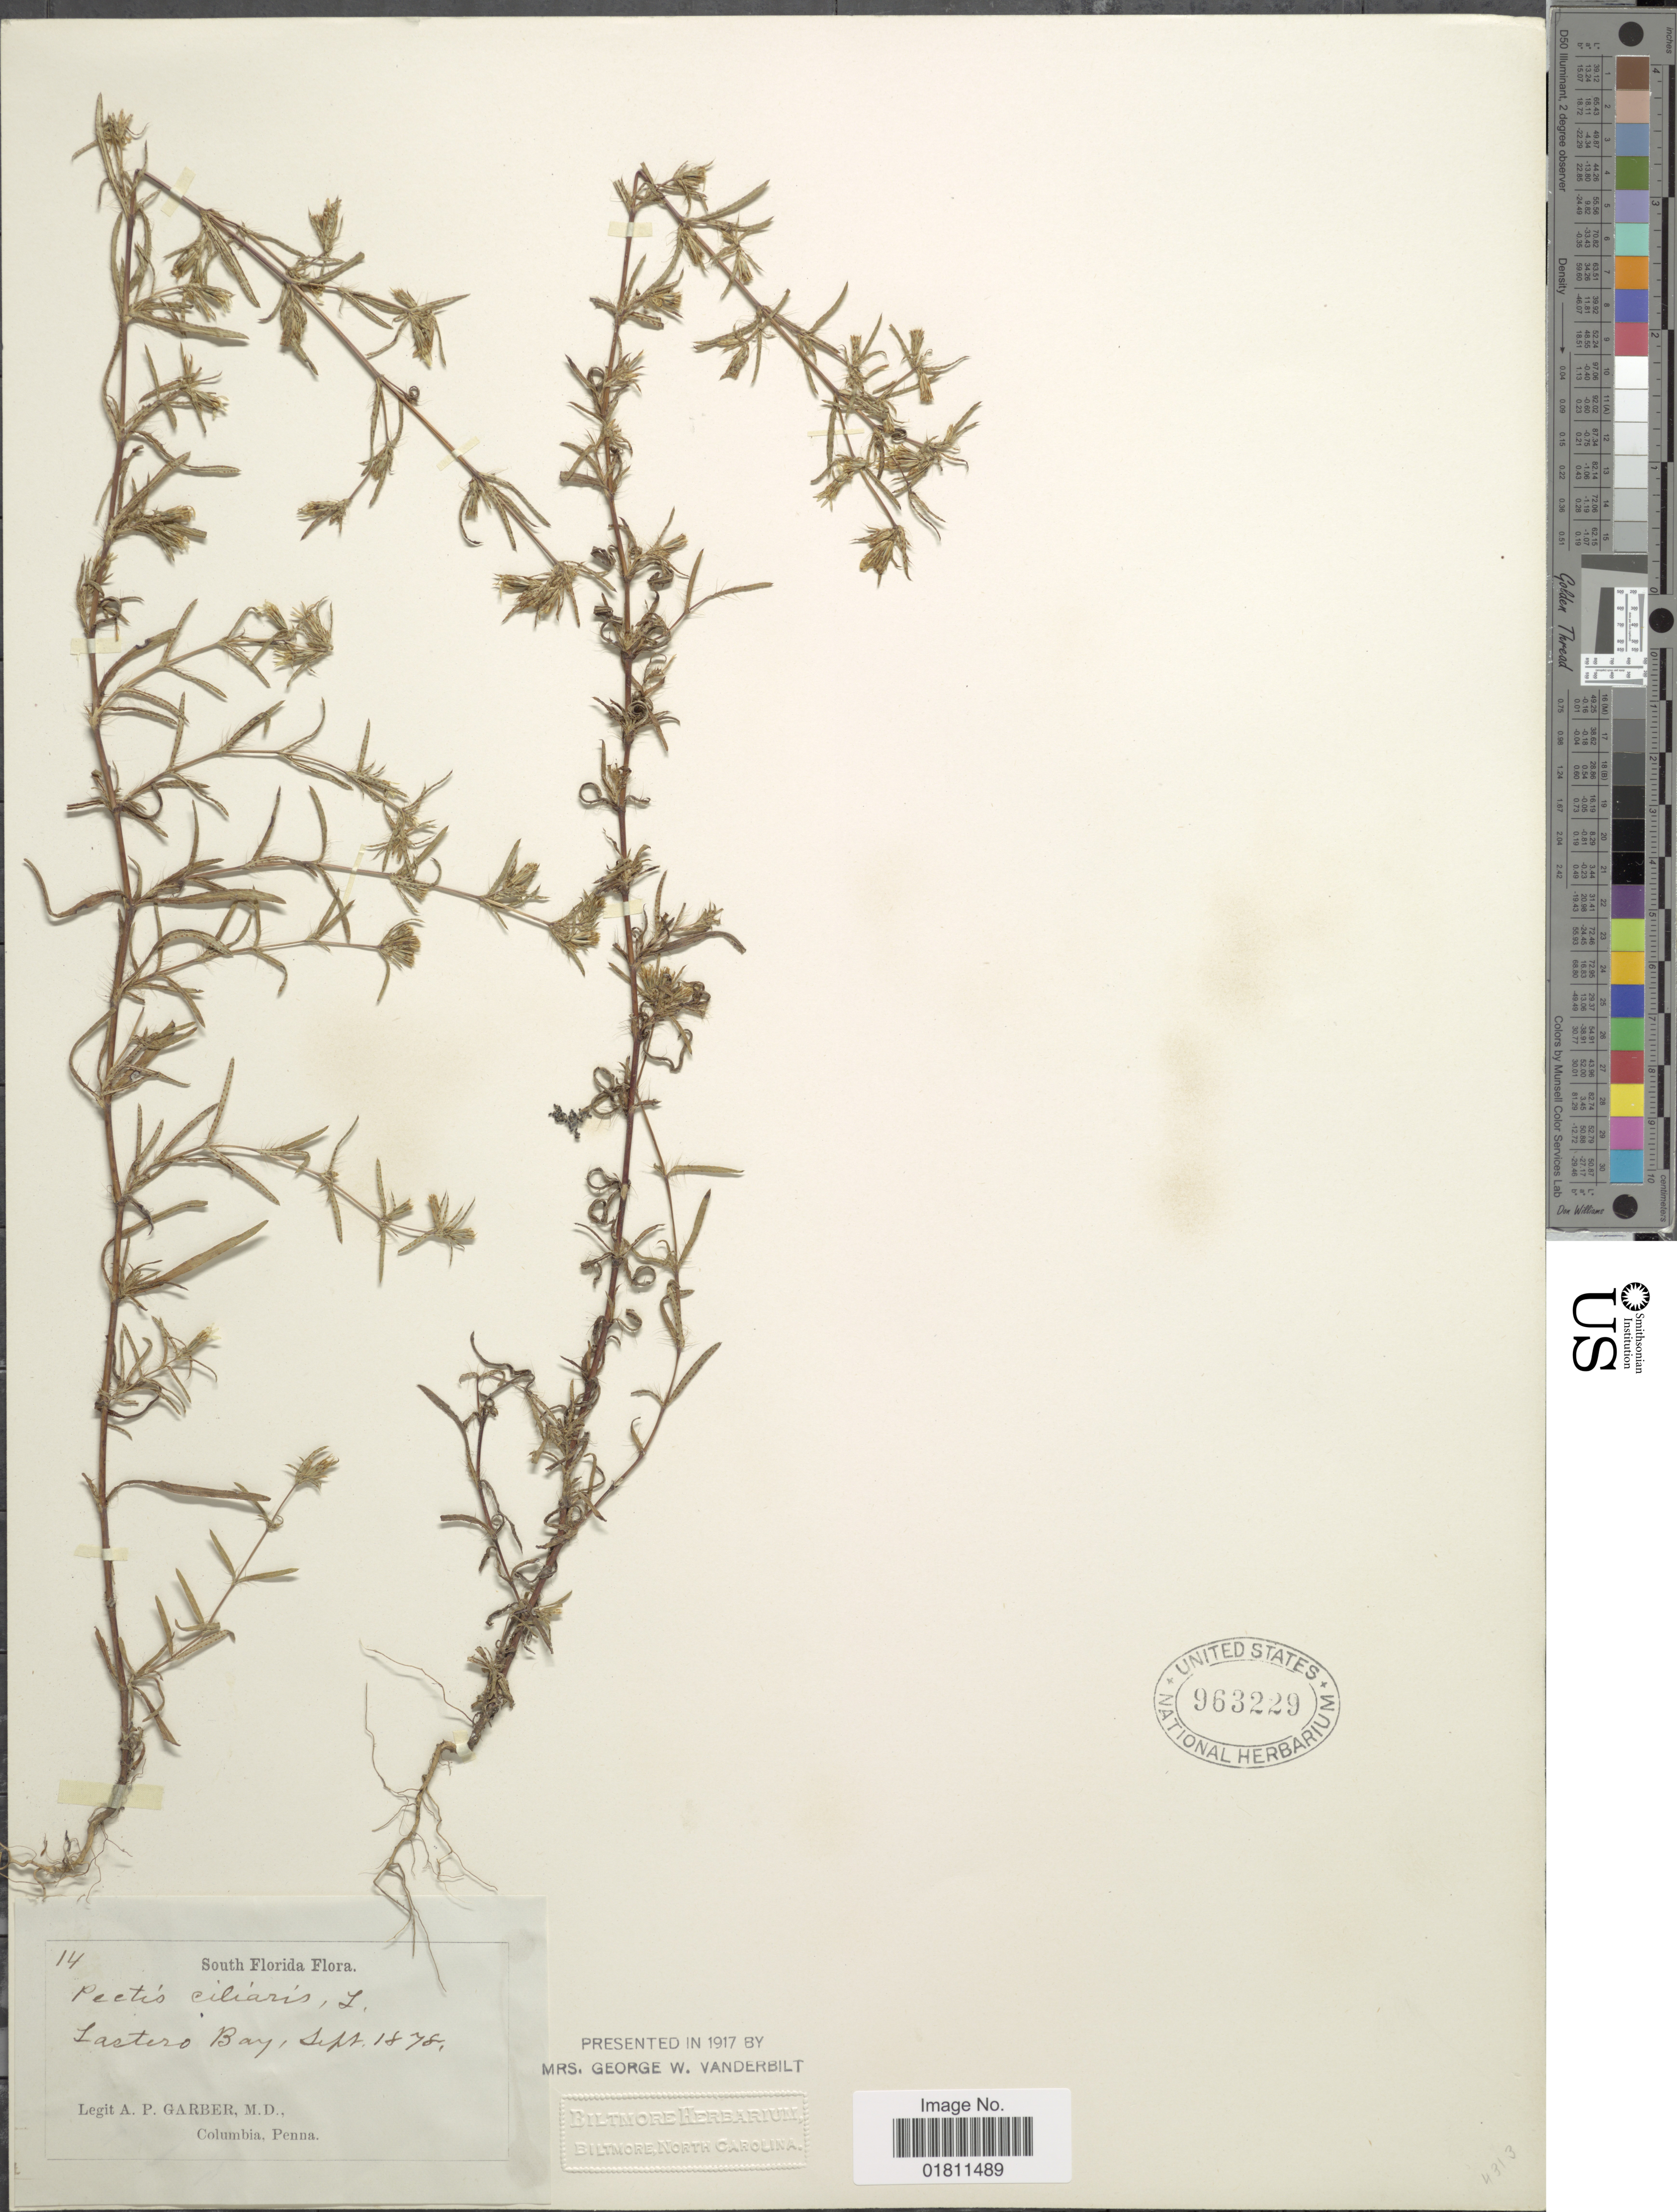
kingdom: Plantae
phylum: Tracheophyta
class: Magnoliopsida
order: Asterales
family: Asteraceae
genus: Pectis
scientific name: Pectis linearifolia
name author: Urb.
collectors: A. P. Garber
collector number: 14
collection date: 1878-09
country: United States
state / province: Florida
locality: South Florida. Lastero Bay.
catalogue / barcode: US 963229